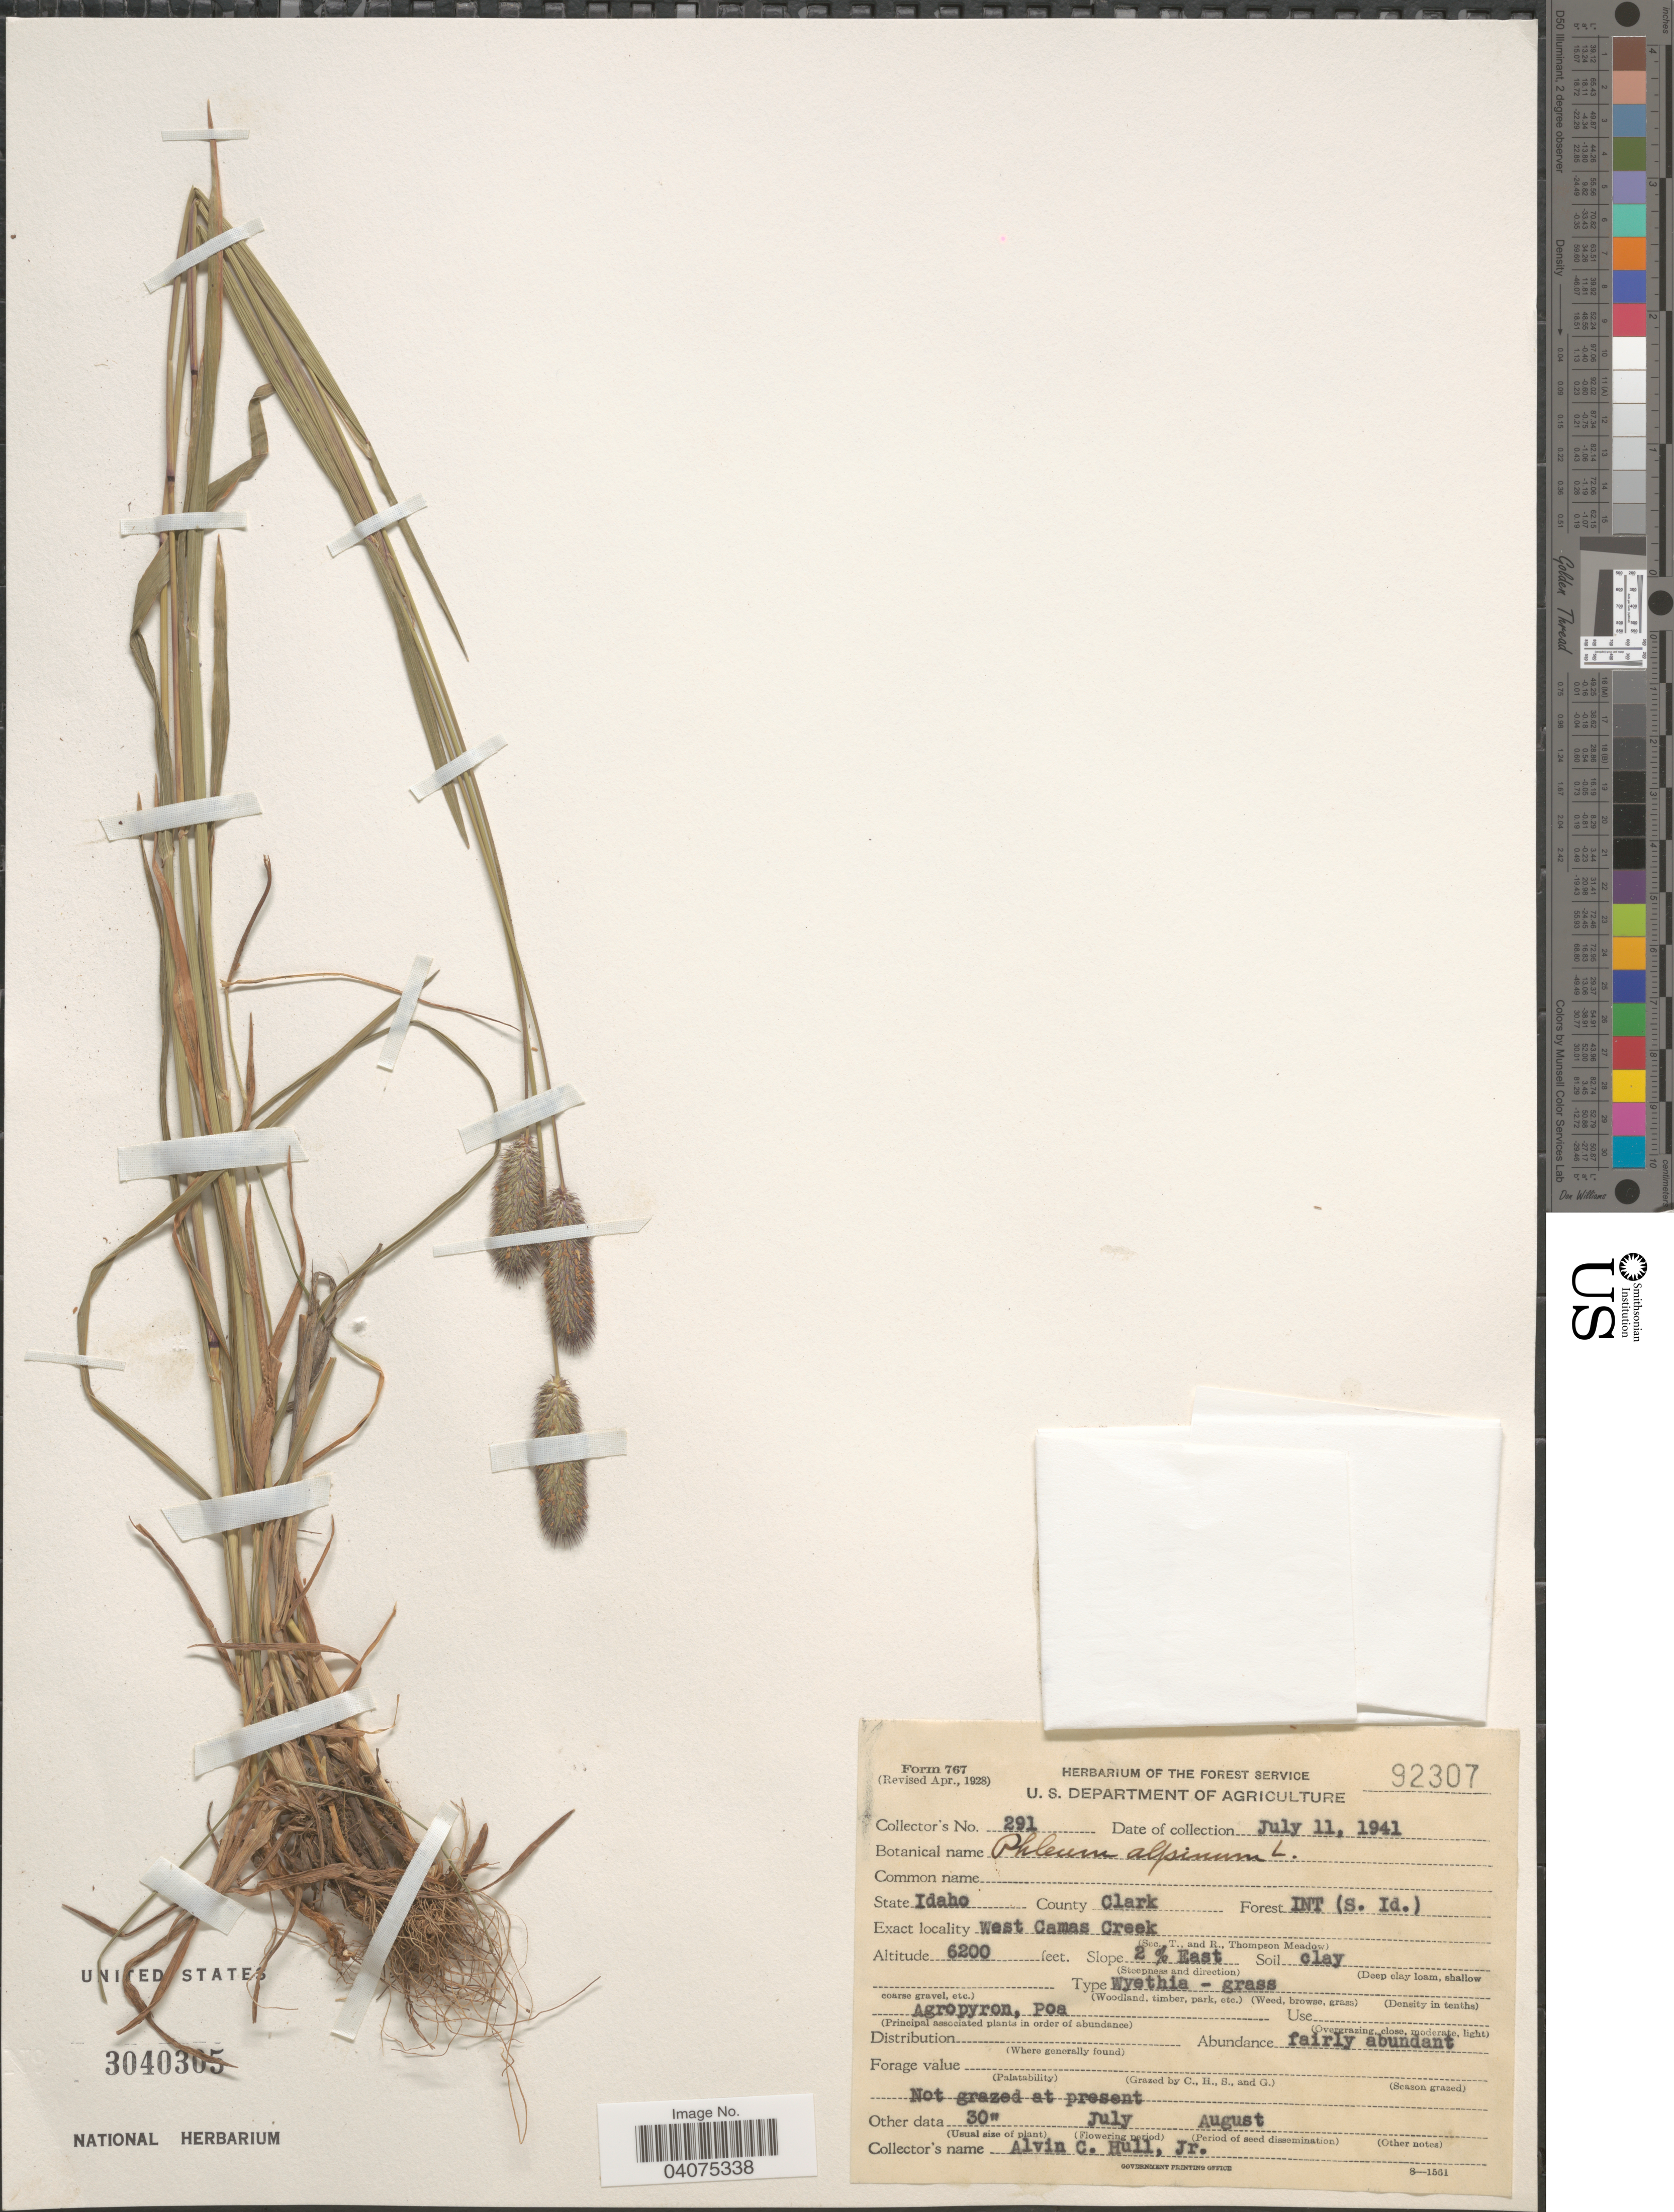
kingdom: Plantae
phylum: Tracheophyta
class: Liliopsida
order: Poales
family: Poaceae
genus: Phleum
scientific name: Phleum alpinum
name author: L.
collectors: A. Hull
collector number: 291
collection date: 1941-07-11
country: United States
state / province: Idaho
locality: County Clark. Forest INT (S. Id.). West Camas Creek. Slope 2% East.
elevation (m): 1890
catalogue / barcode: US 3040305